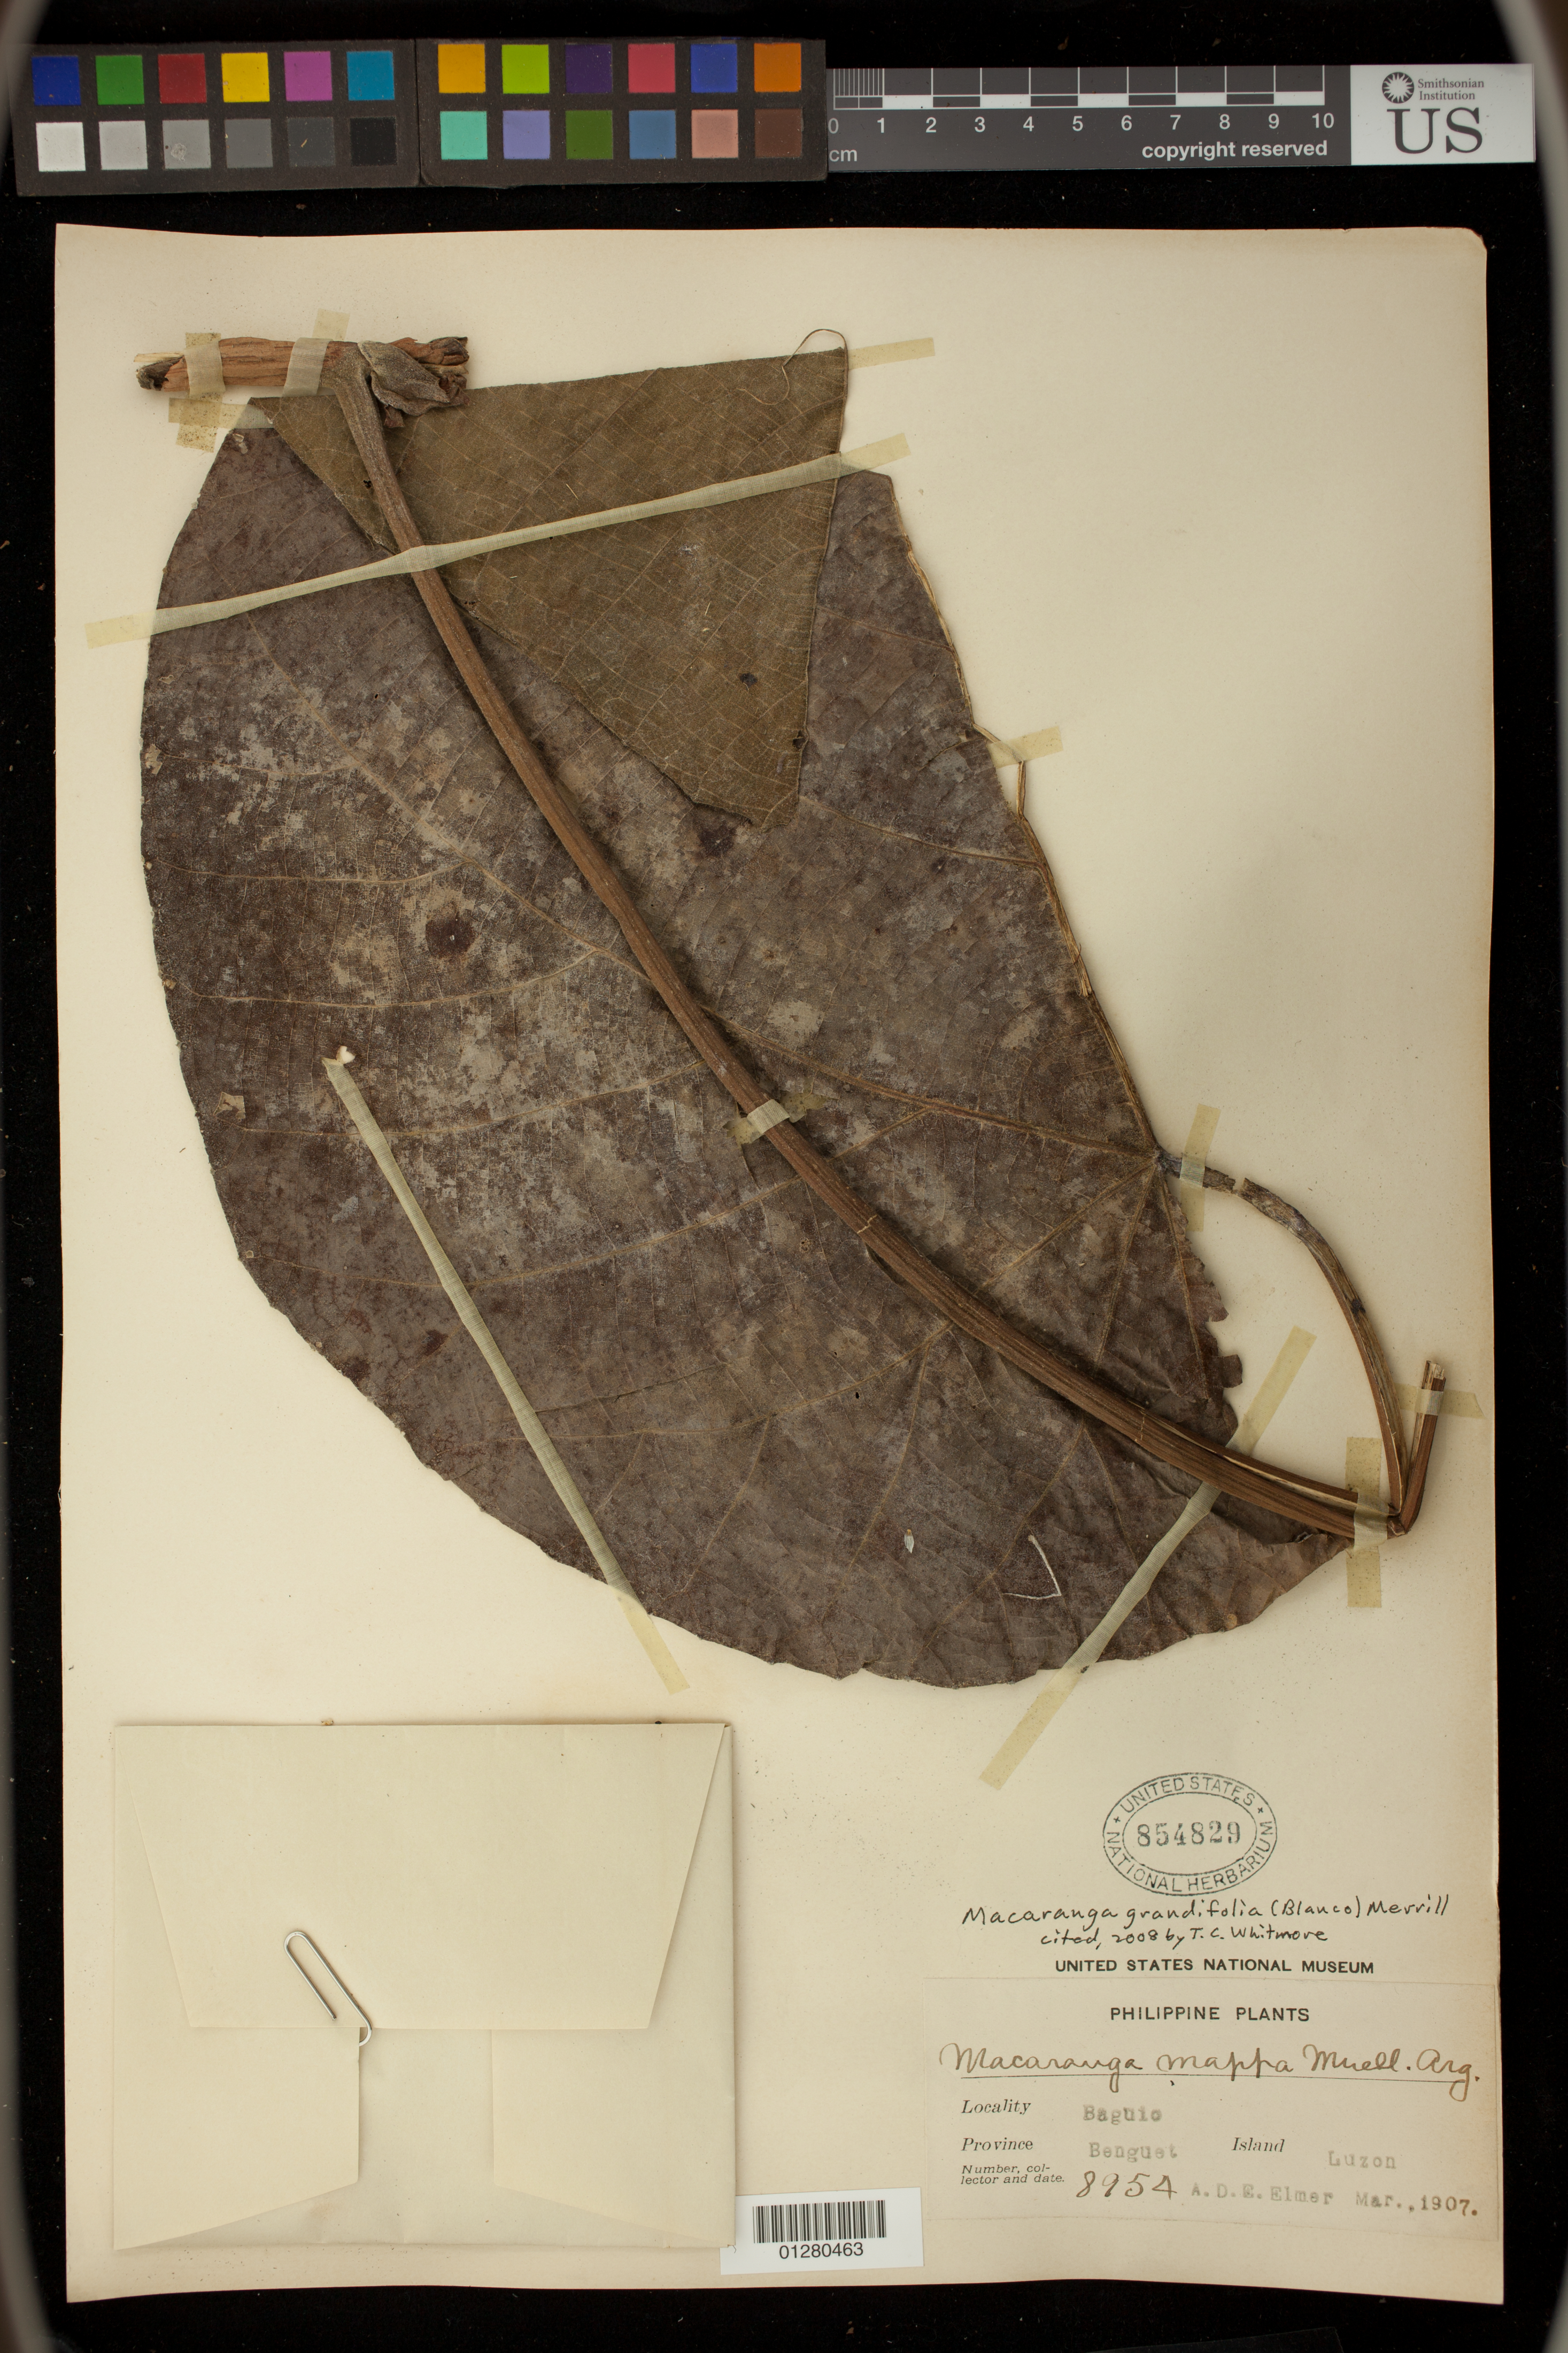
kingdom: Plantae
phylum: Tracheophyta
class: Magnoliopsida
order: Malpighiales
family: Euphorbiaceae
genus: Macaranga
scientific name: Macaranga grandifolia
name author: (Blanco) Merr.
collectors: A. D. E. Elmer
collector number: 8954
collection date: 1907-03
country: Philippines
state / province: Cordillera (Administrative Region)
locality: Benguet, Baguio,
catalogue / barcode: US 854829